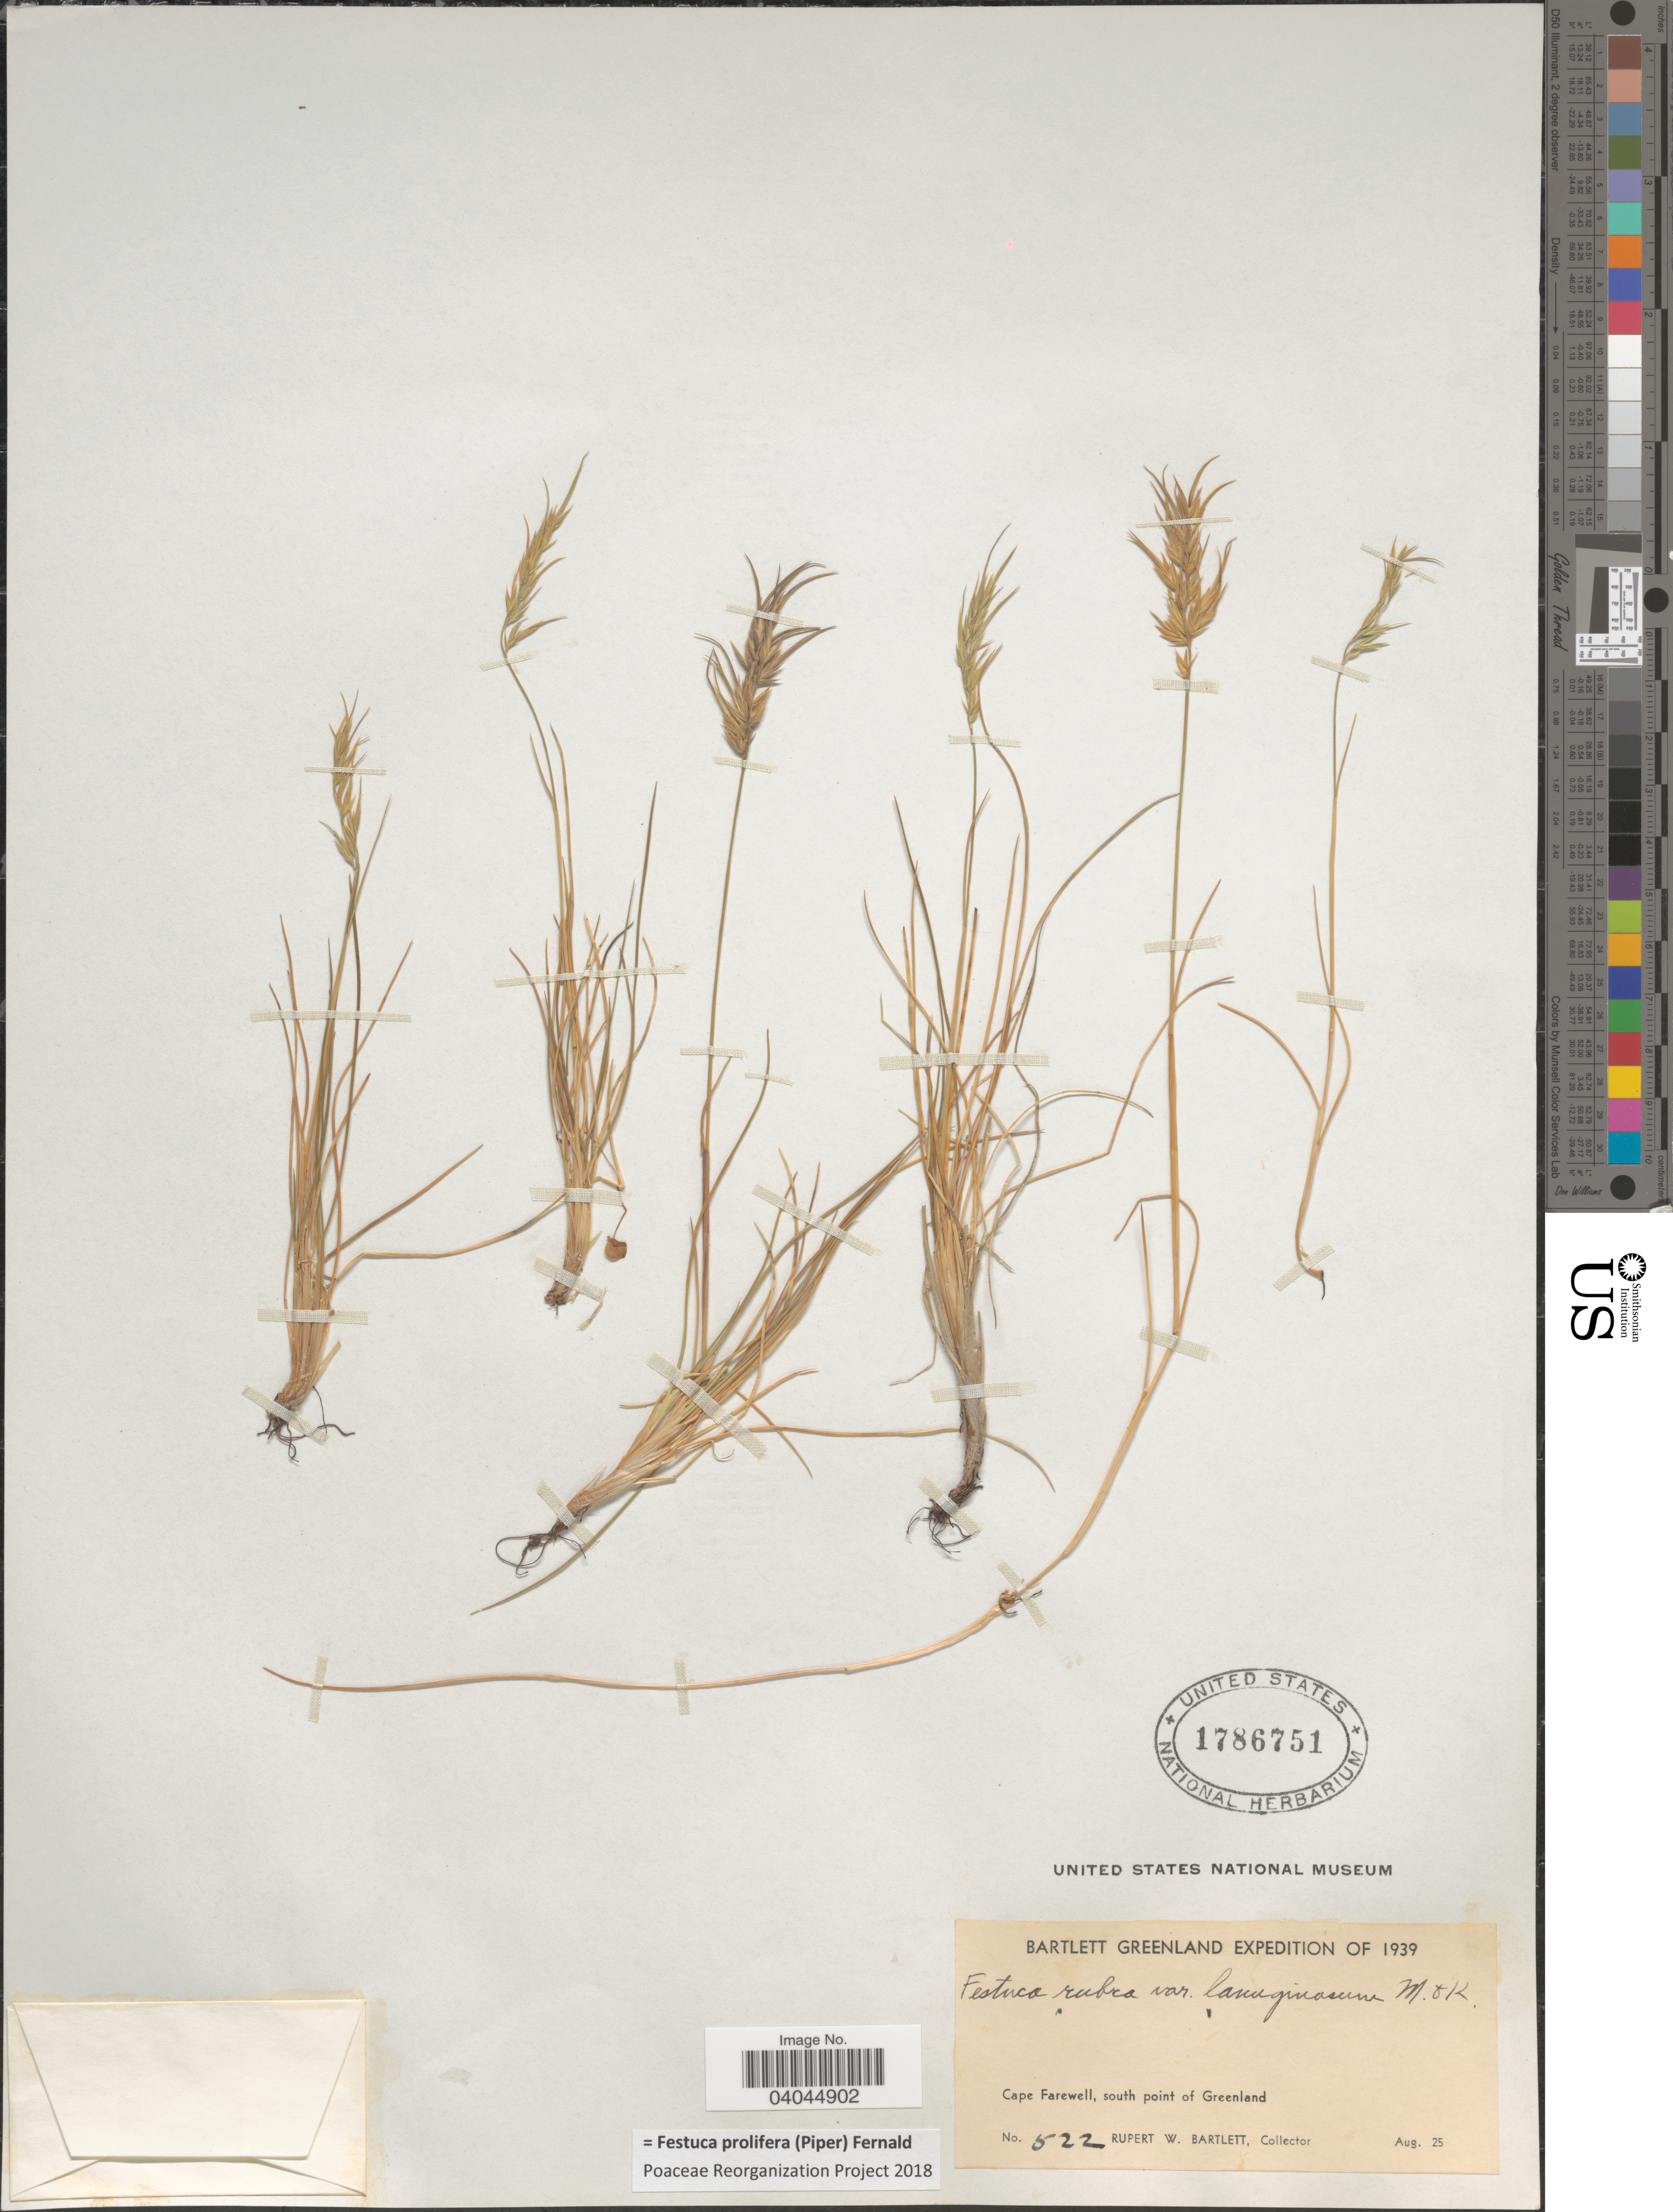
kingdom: Plantae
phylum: Tracheophyta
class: Liliopsida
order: Poales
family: Poaceae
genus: Festuca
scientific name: Festuca prolifera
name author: (Piper) Fernald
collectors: R. W. Bartlett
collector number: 522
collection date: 1939-08-25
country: Greenland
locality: Cape Farewell, south point of Greenland.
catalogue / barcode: US 1786751